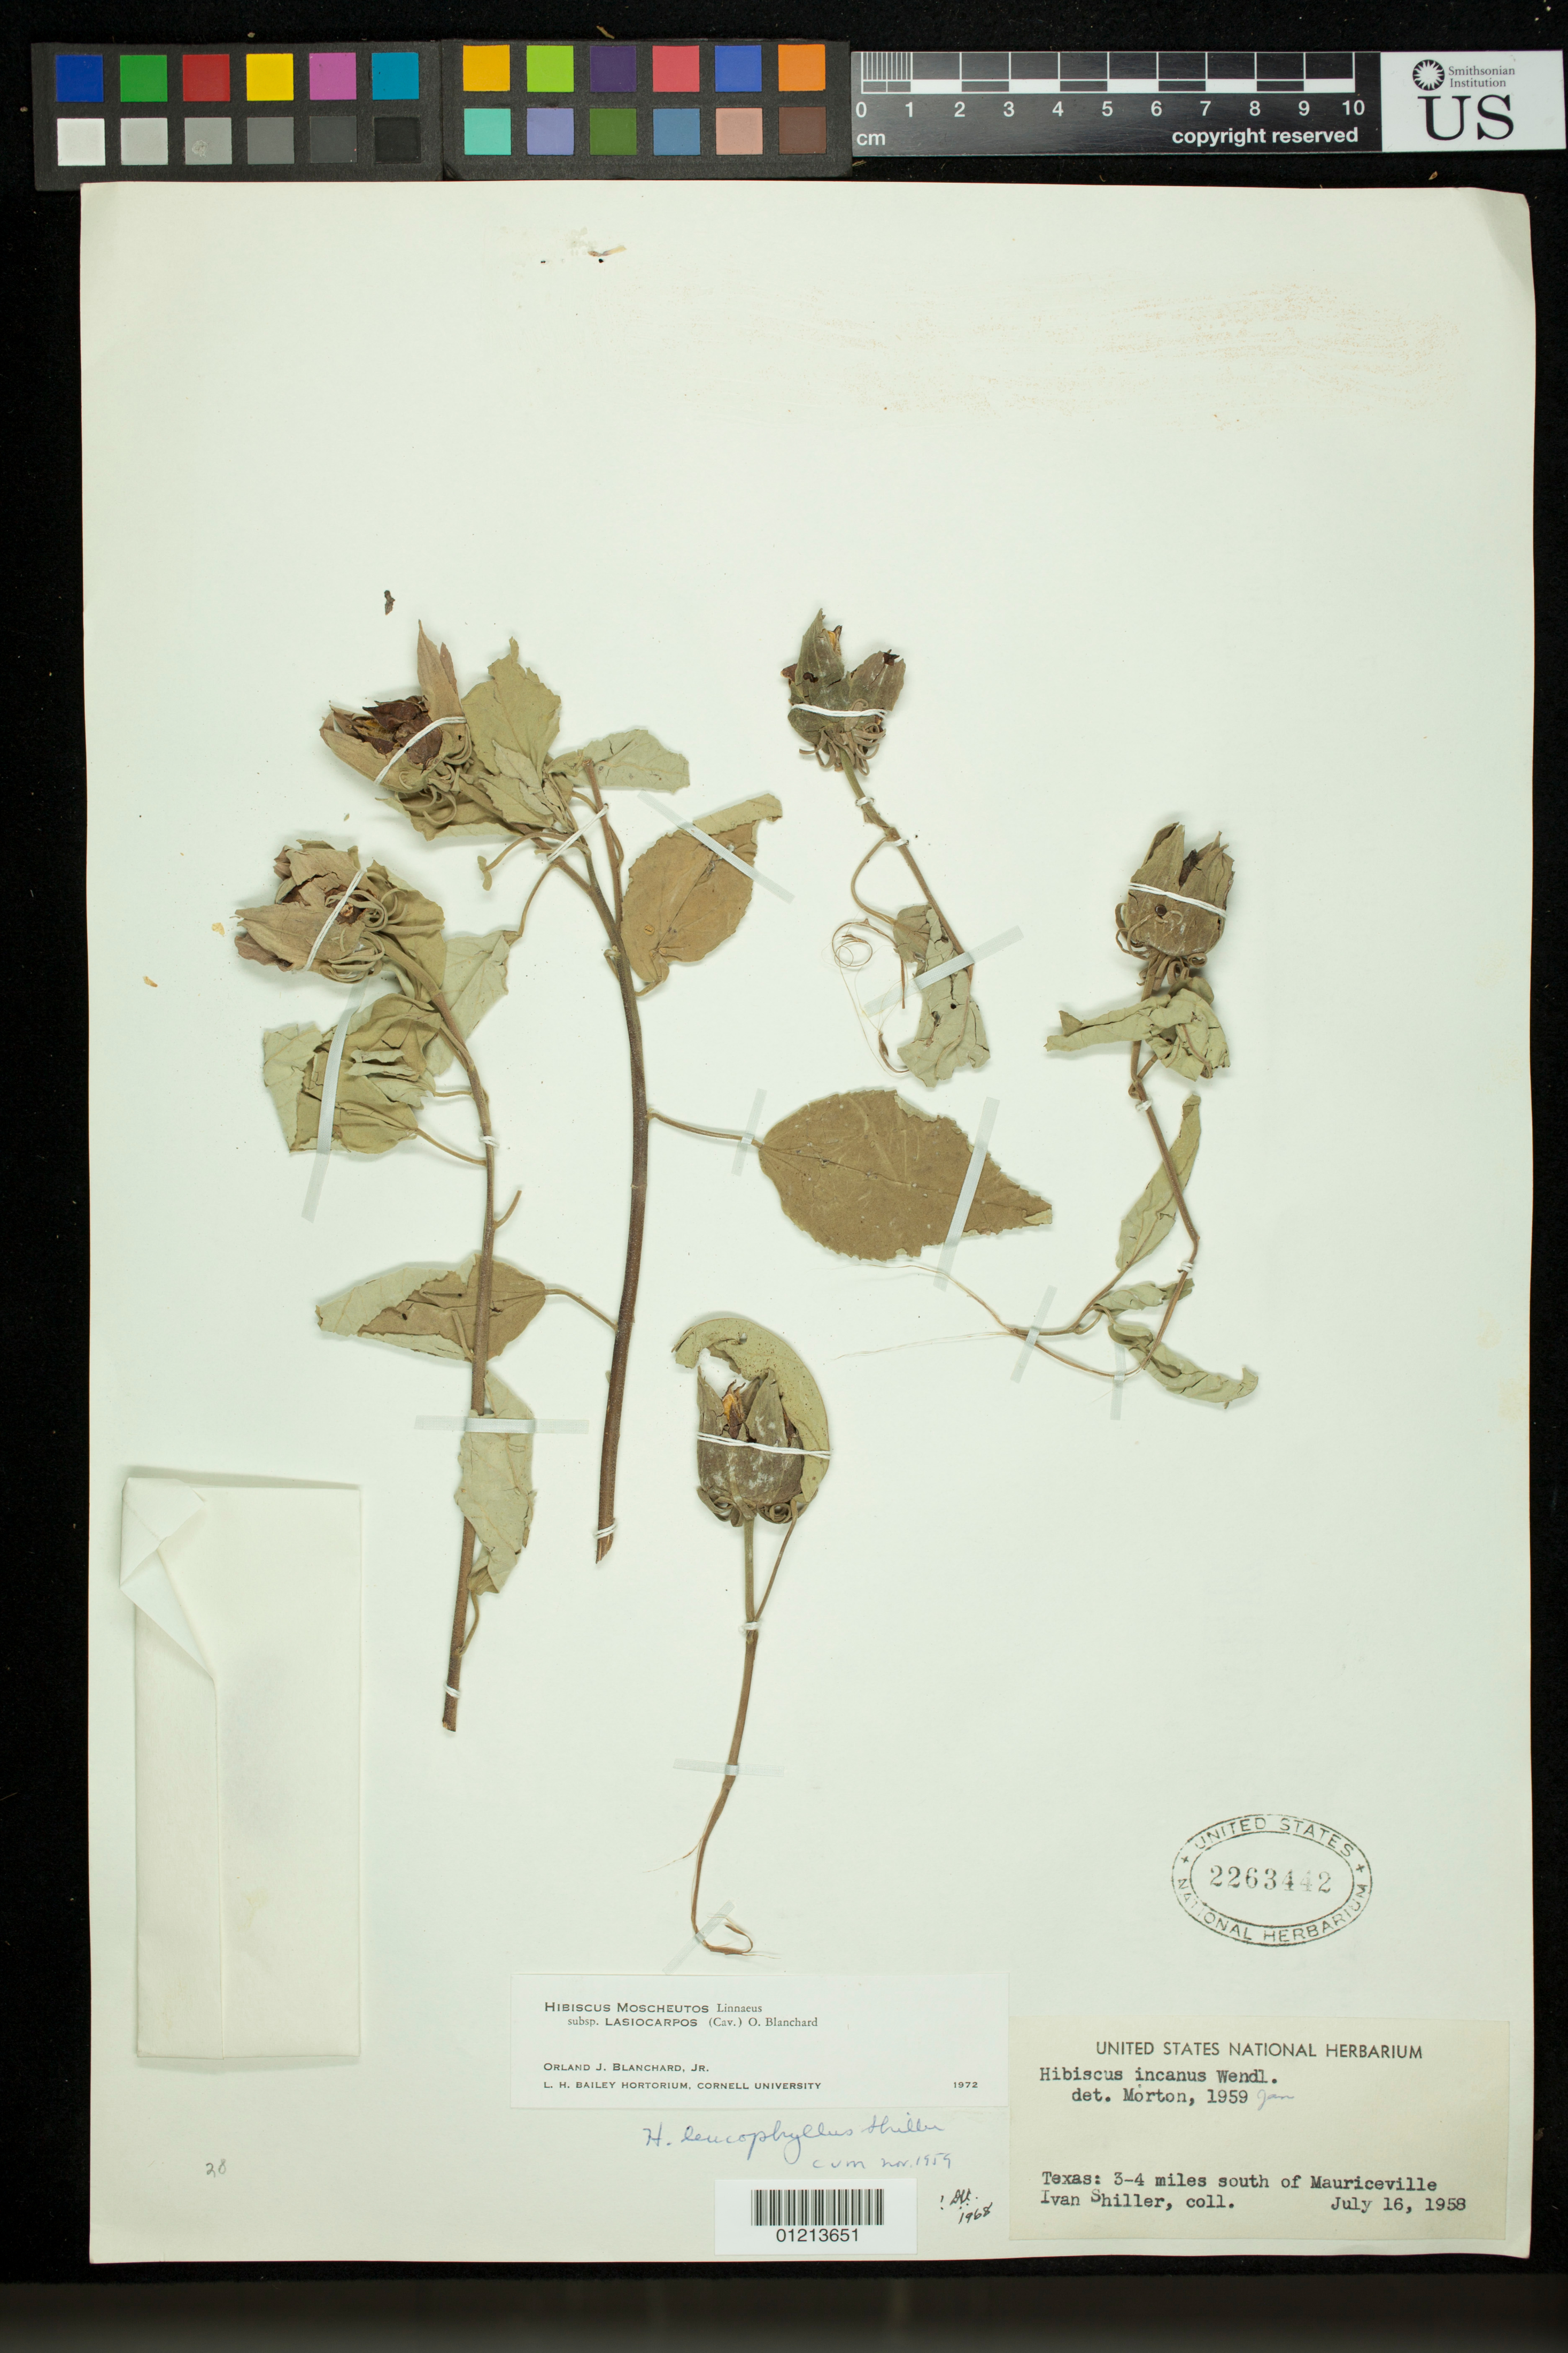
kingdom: Plantae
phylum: Tracheophyta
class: Magnoliopsida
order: Malvales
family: Malvaceae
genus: Hibiscus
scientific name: Hibiscus moscheutos subsp. lasiocarpos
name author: (Cav.) O.J. Blanch.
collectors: I. Shiller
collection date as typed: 16 Jul 1958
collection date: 1958-07-16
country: United States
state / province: Texas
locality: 3-4 miles south of Mauriceville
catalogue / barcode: US 2263442